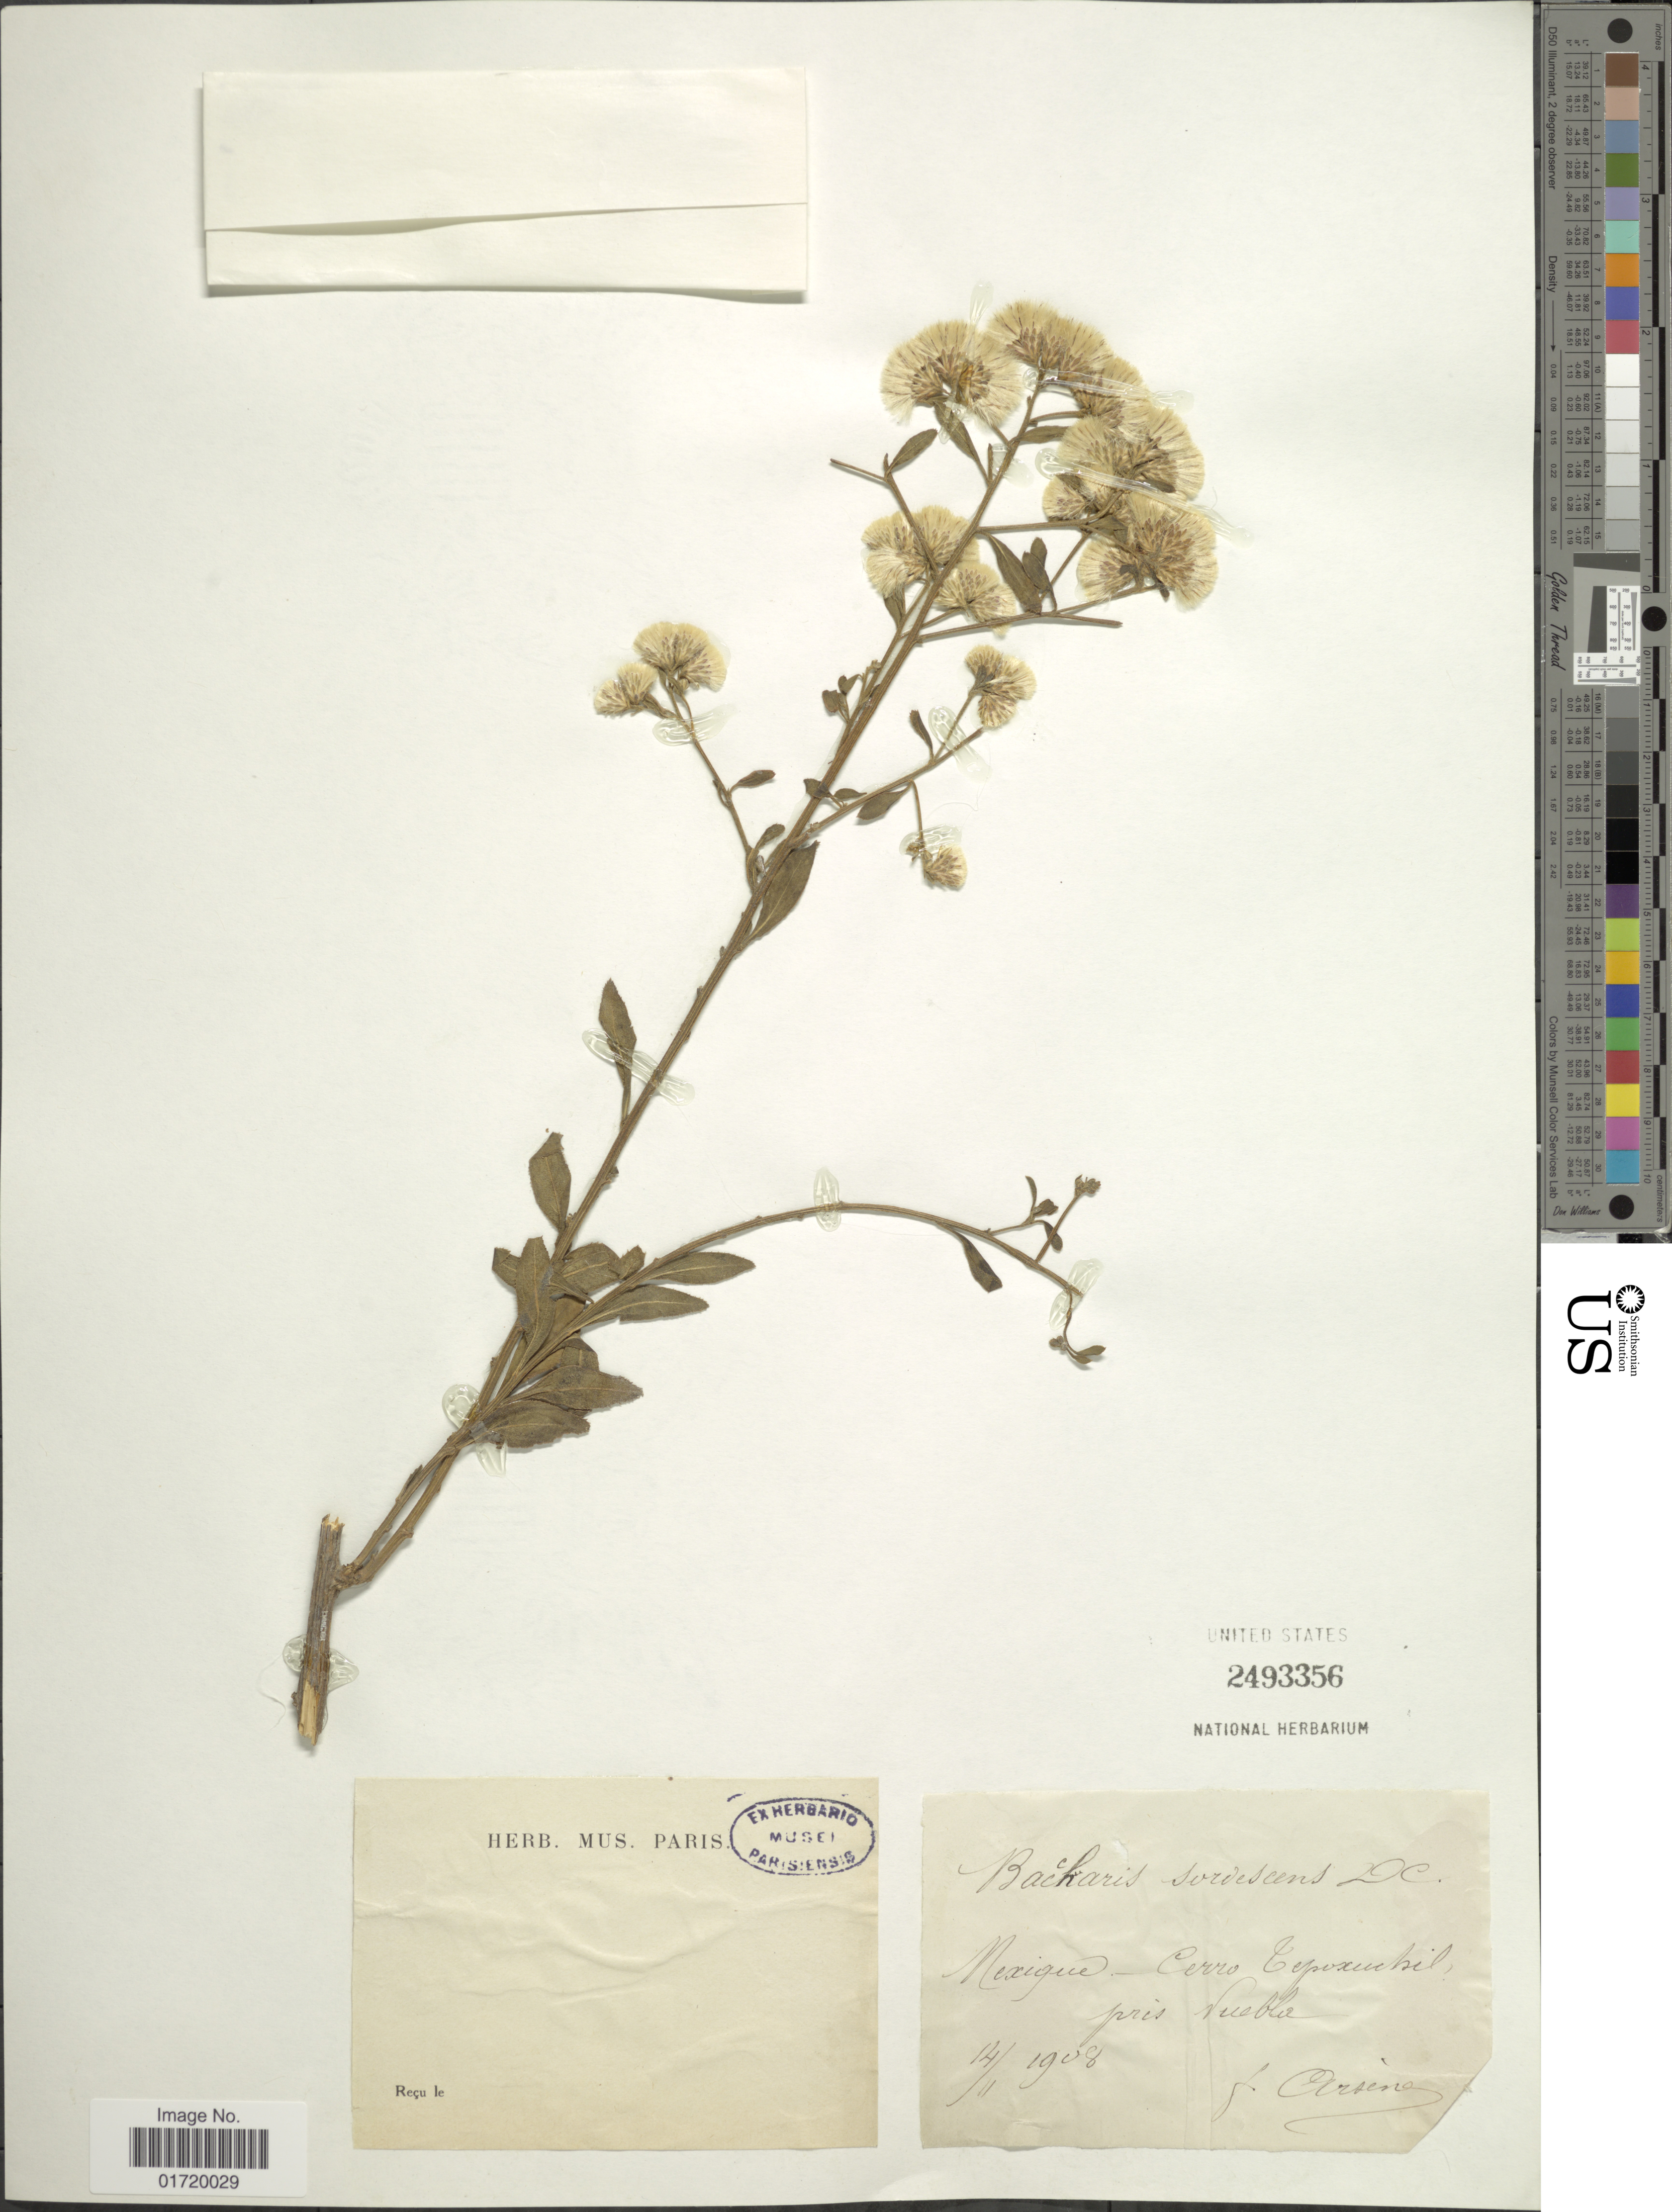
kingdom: Plantae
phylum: Tracheophyta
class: Magnoliopsida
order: Asterales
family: Asteraceae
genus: Baccharis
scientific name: Baccharis sordescens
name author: DC.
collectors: F. Arsène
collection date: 1908-11-14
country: Mexico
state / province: Puebla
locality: Mexique, Cerro Tepoxeuhil, pres Puebla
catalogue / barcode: US 2493356